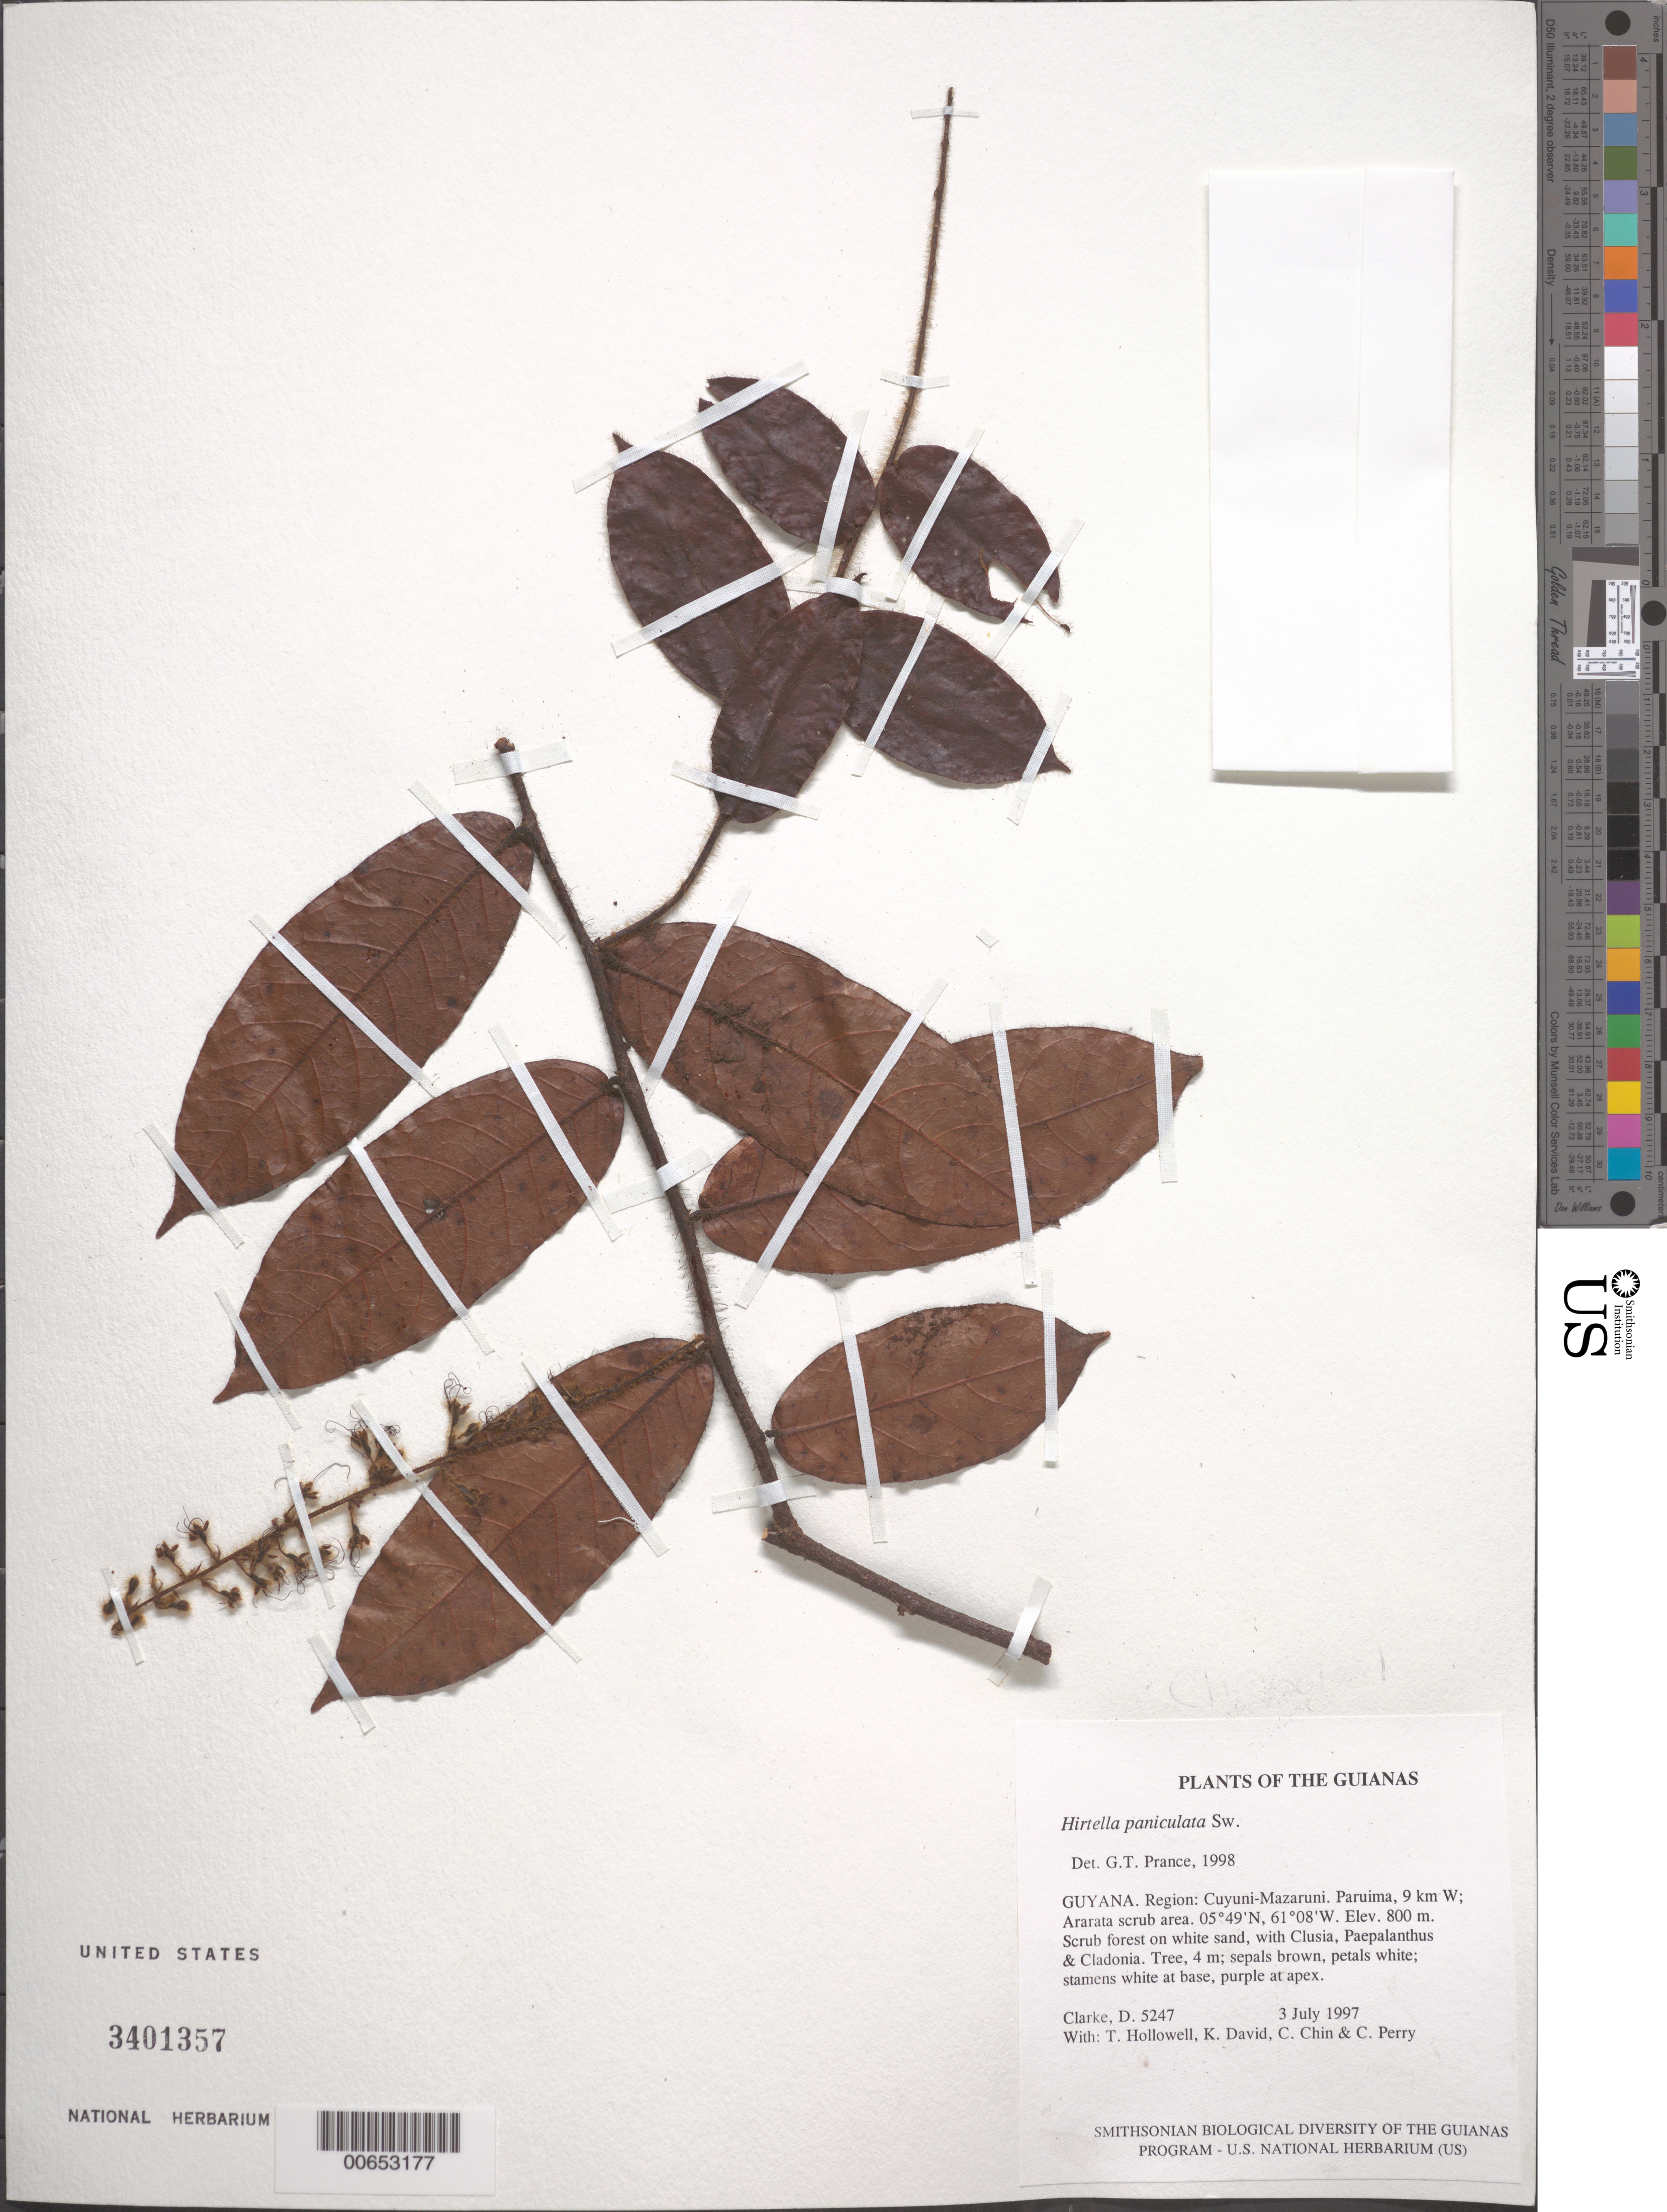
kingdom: Plantae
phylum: Tracheophyta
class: Magnoliopsida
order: Malpighiales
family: Chrysobalanaceae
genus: Hirtella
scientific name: Hirtella paniculata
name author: Sw.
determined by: Prance, G. T.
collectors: H. D. Clarke, T. Hollowell, K. David, C. Chin & C. Perry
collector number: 5247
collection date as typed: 3 July 1997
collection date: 1997-07-03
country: Guyana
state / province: Cuyuni-Mazaruni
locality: Paruima, 9 km W; Ararata scrub area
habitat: Scrub forest on white sand, with Clusia, Paepalanthus & Cladonia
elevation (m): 800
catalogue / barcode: US 3401357